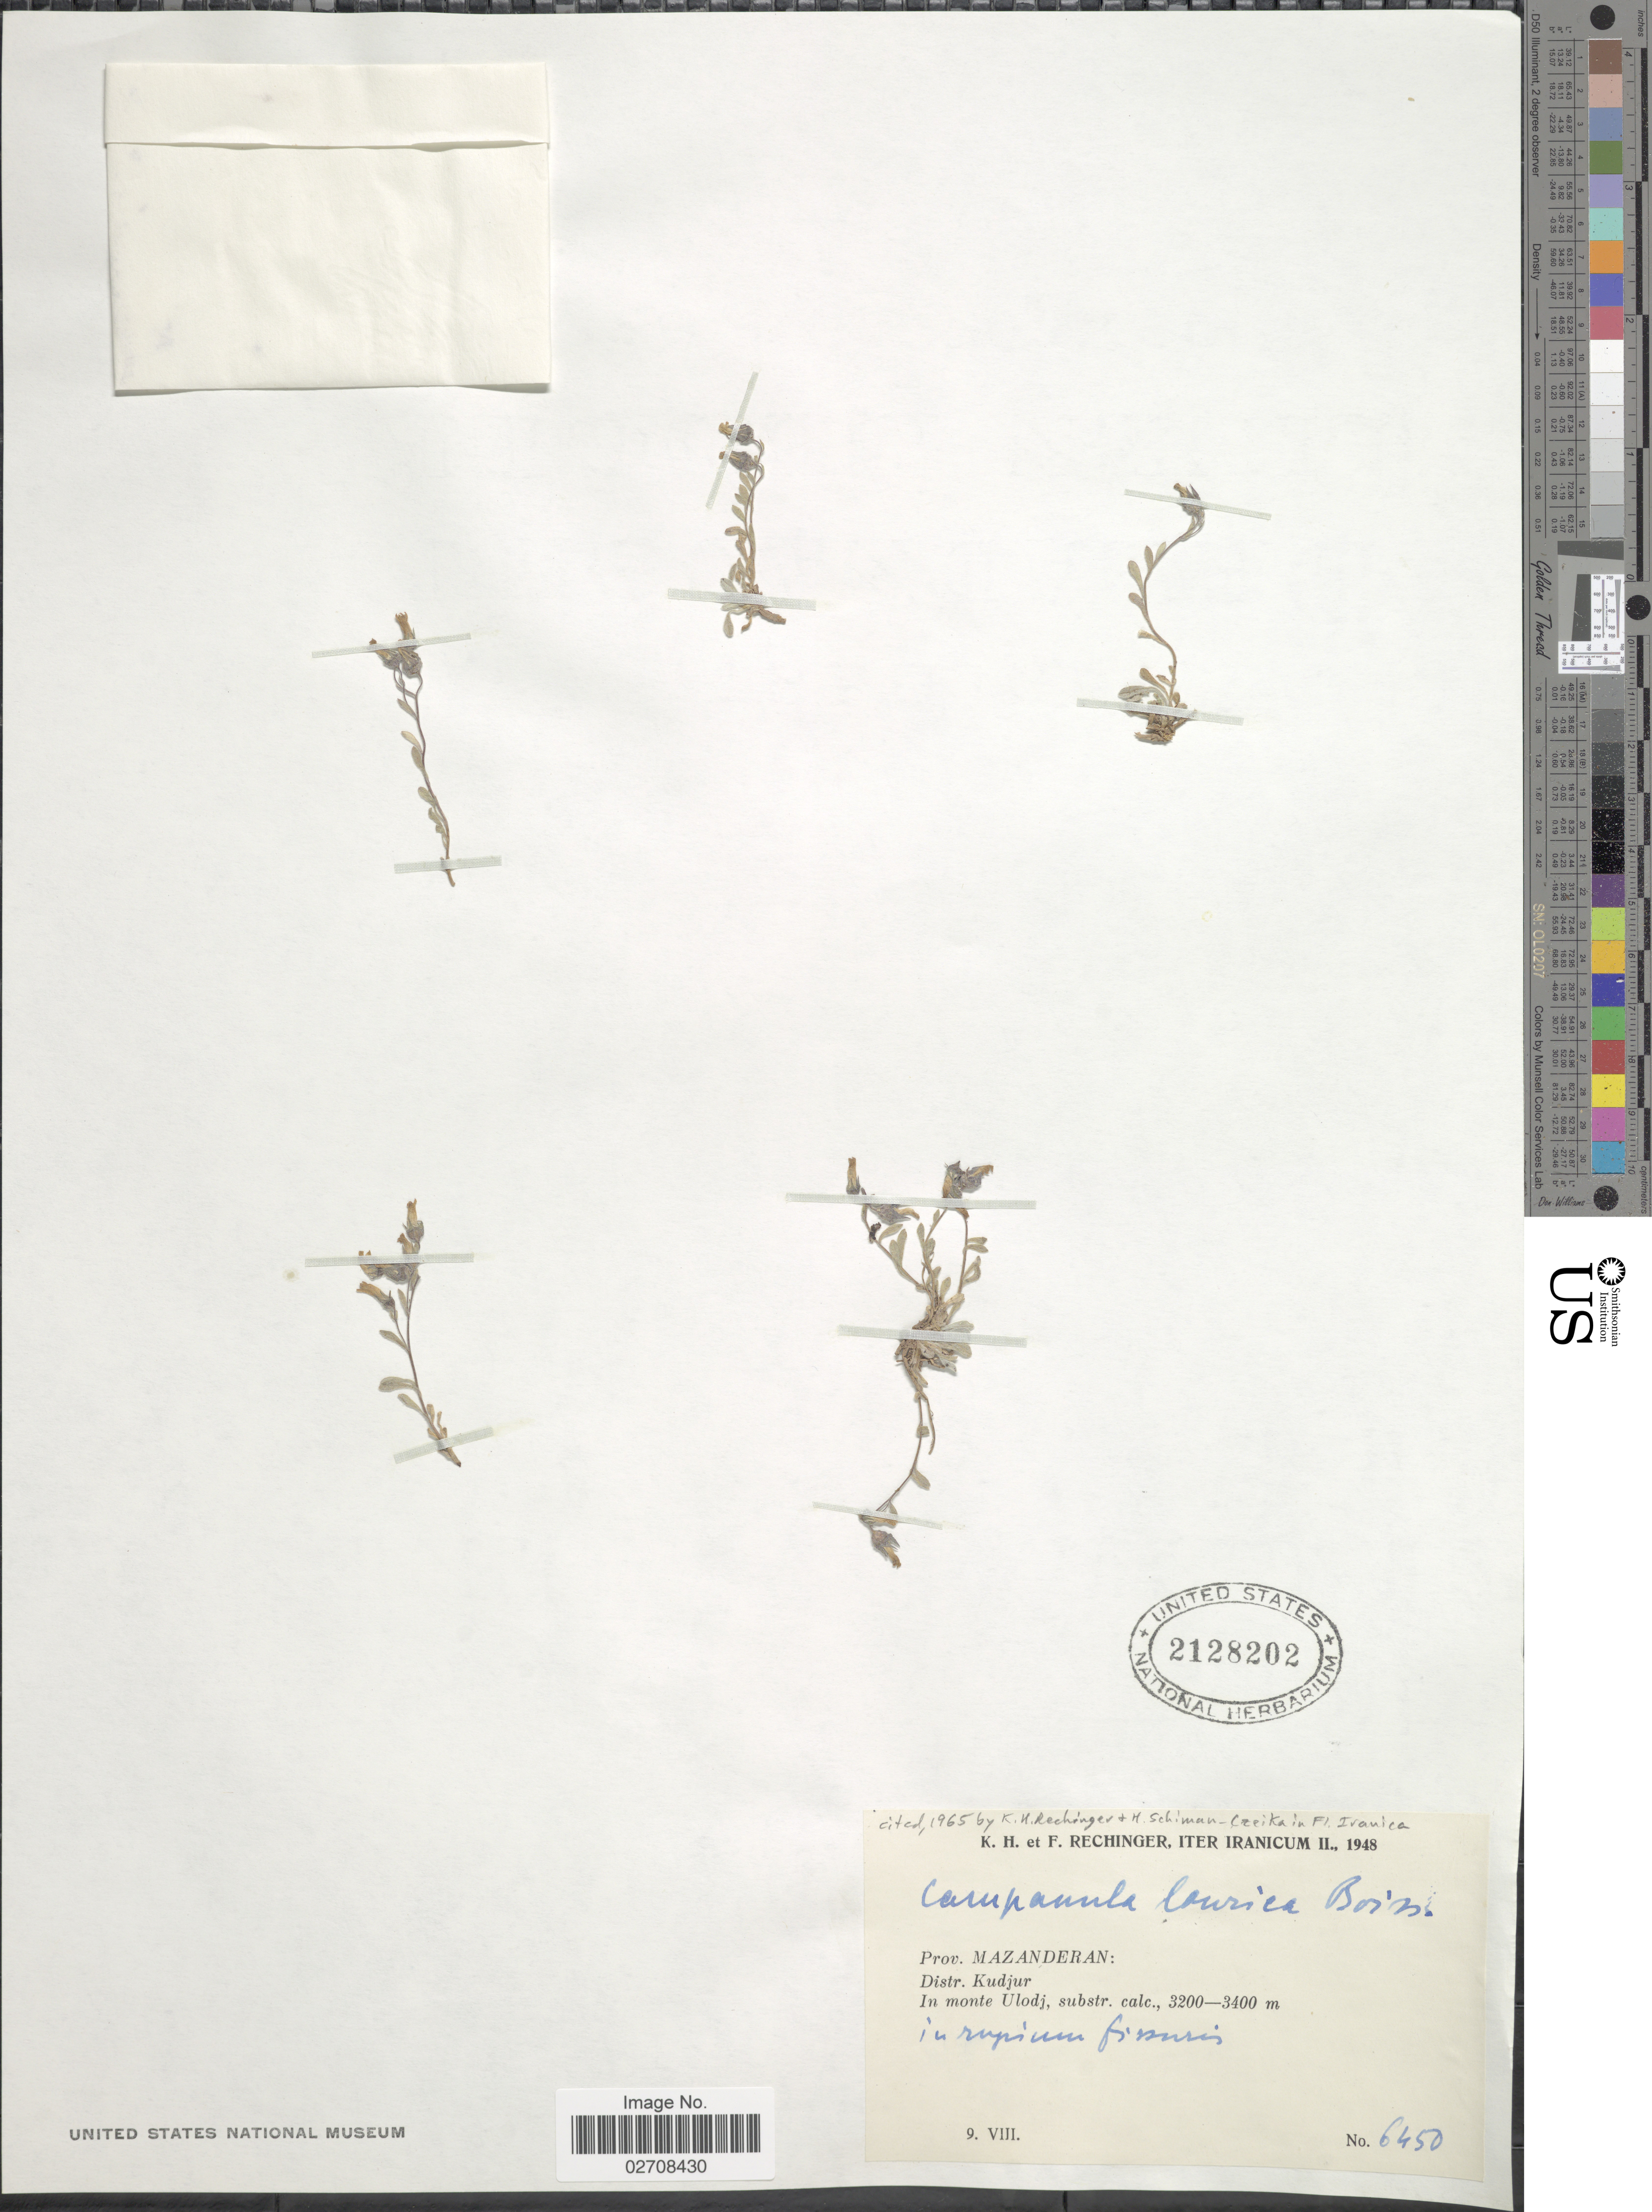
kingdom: Plantae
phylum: Tracheophyta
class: Magnoliopsida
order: Asterales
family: Campanulaceae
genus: Campanula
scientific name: Campanula lourica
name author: Boiss.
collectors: K. H. Rechinger & F. Rechinger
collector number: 6450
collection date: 1948-08-09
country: Iran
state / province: Mazandaran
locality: Iranicum II. Prov. Mazanderan: Distr. Kudjur. In monte Ulodj, substr.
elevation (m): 3200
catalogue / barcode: US 2128202